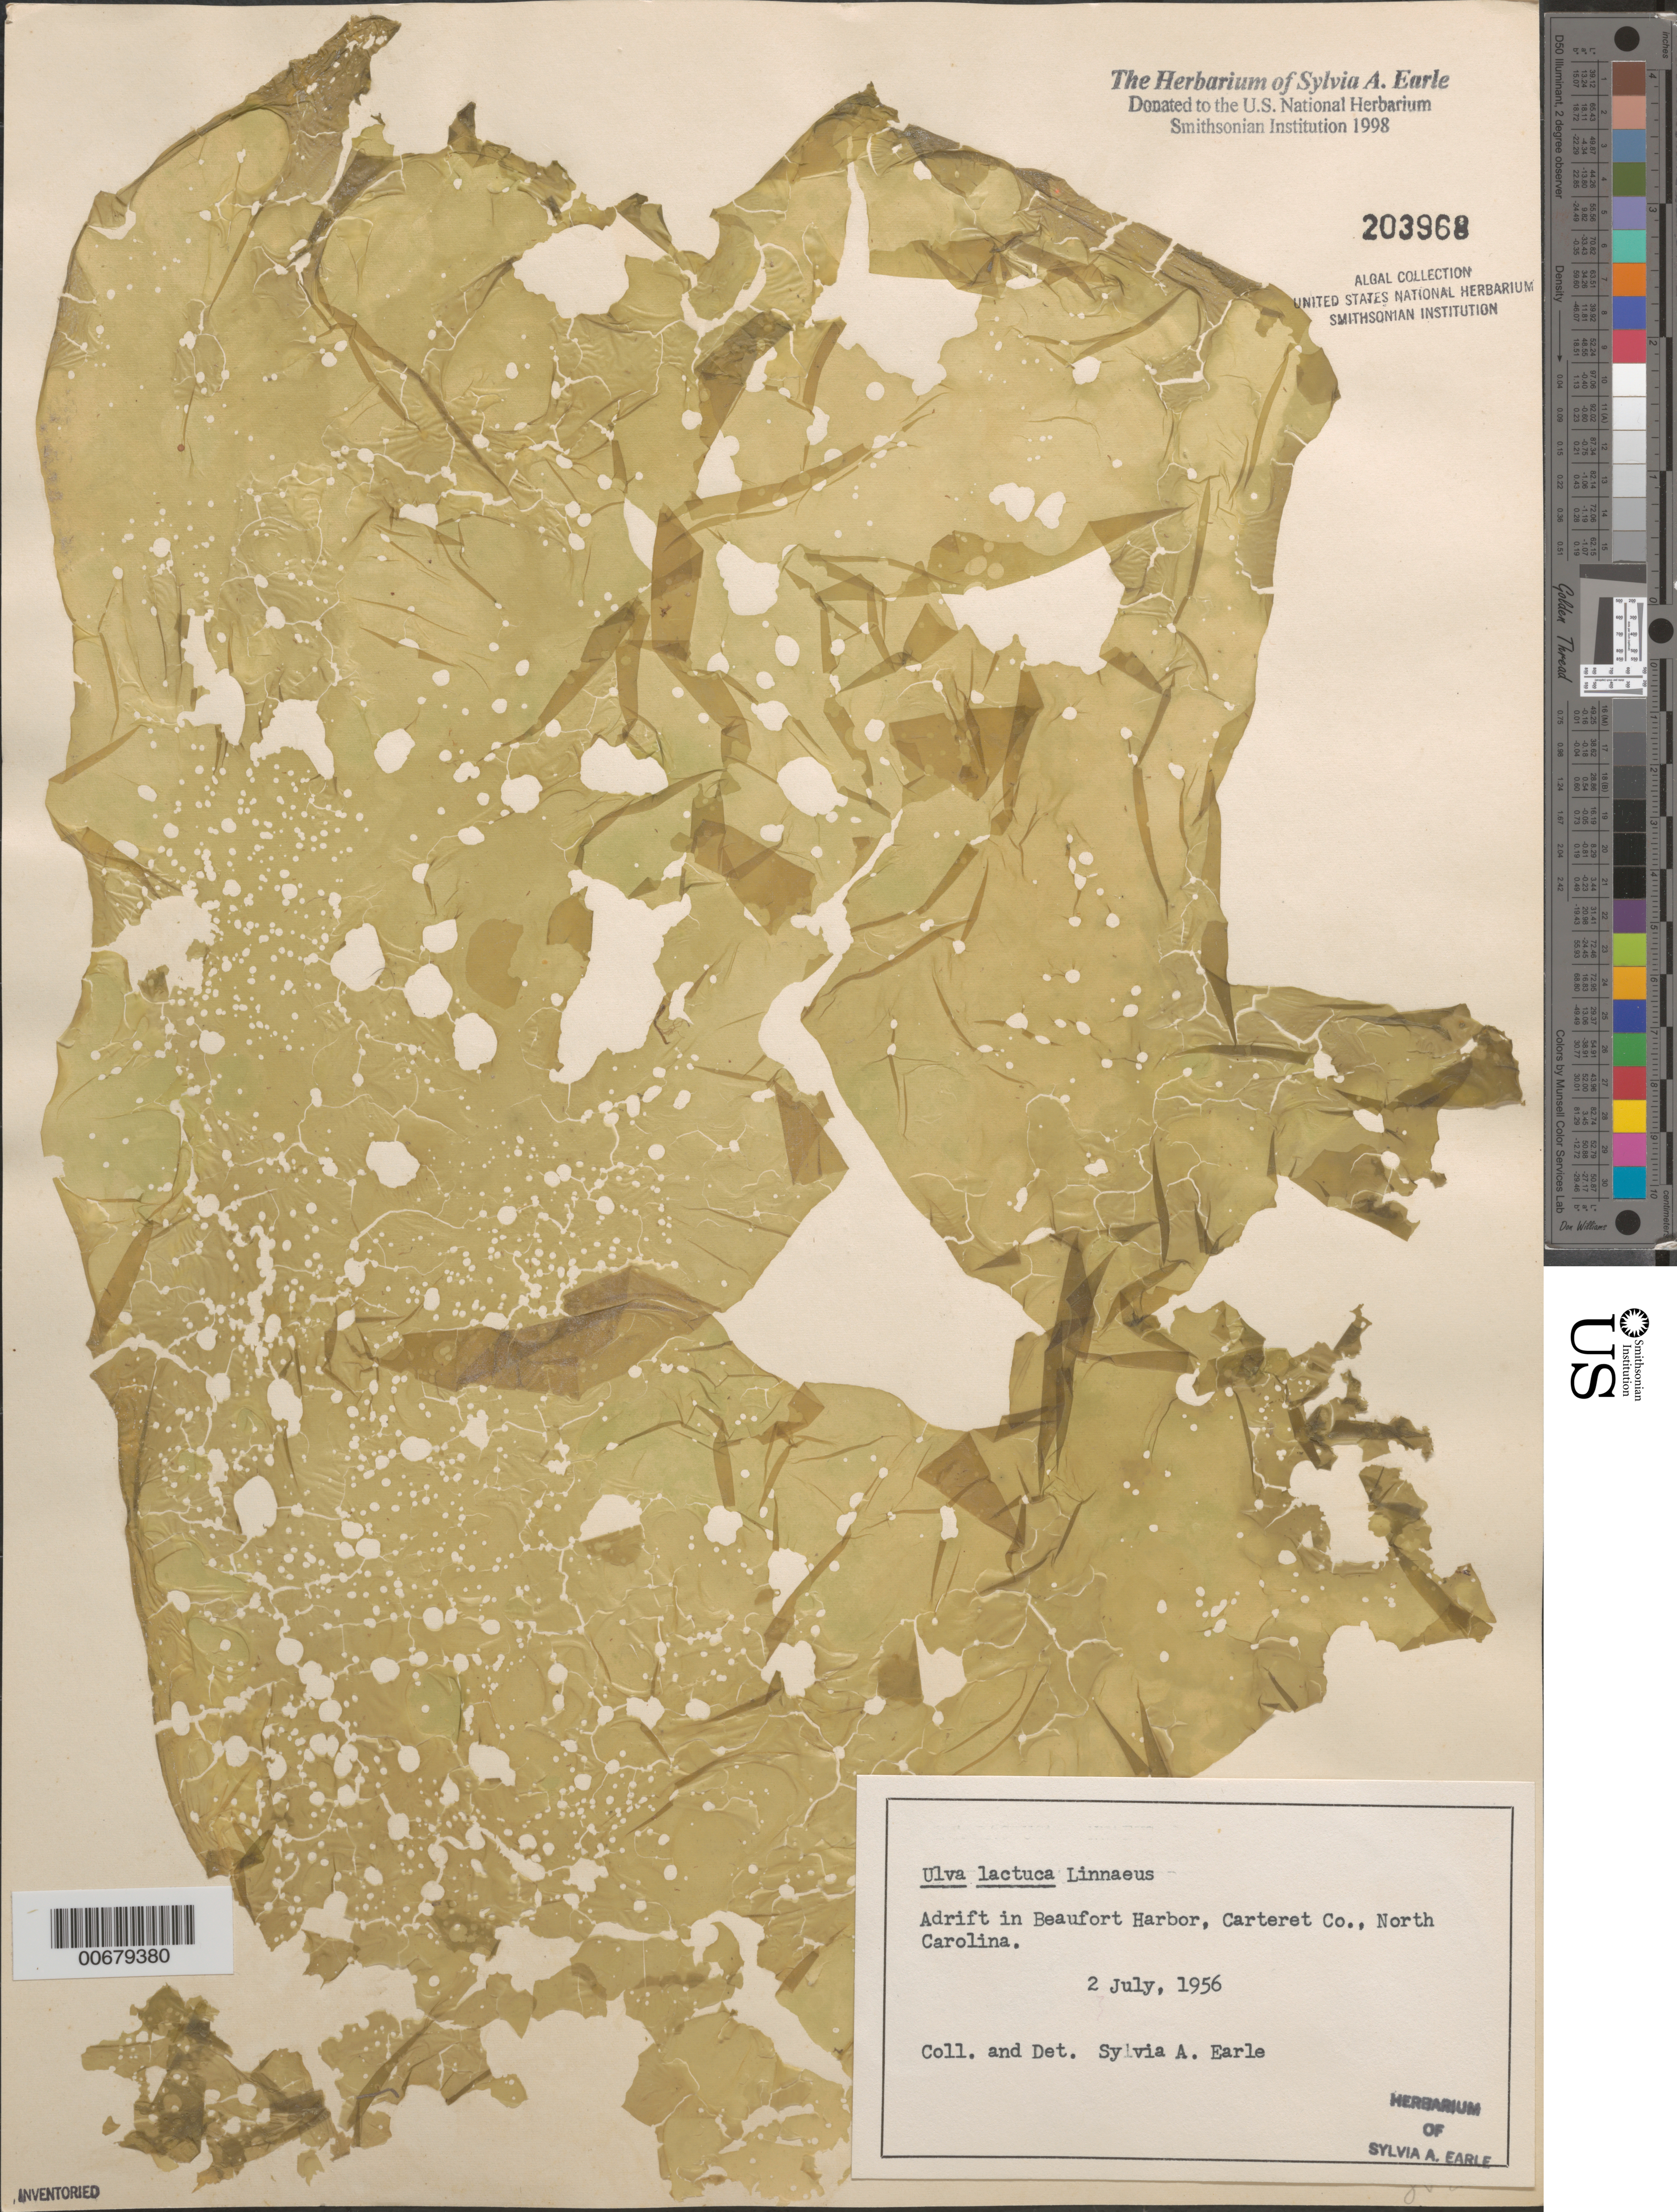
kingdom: Plantae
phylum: Chlorophyta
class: Ulvophyceae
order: Ulvales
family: Ulvaceae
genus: Ulva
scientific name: Ulva lactuca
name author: L.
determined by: Earle, S. A.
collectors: S. A. Earle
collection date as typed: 23 Jun 1956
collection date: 1956-06-23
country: United States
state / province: North Carolina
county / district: Carteret County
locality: Beaufort Harbor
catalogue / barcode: US 203968